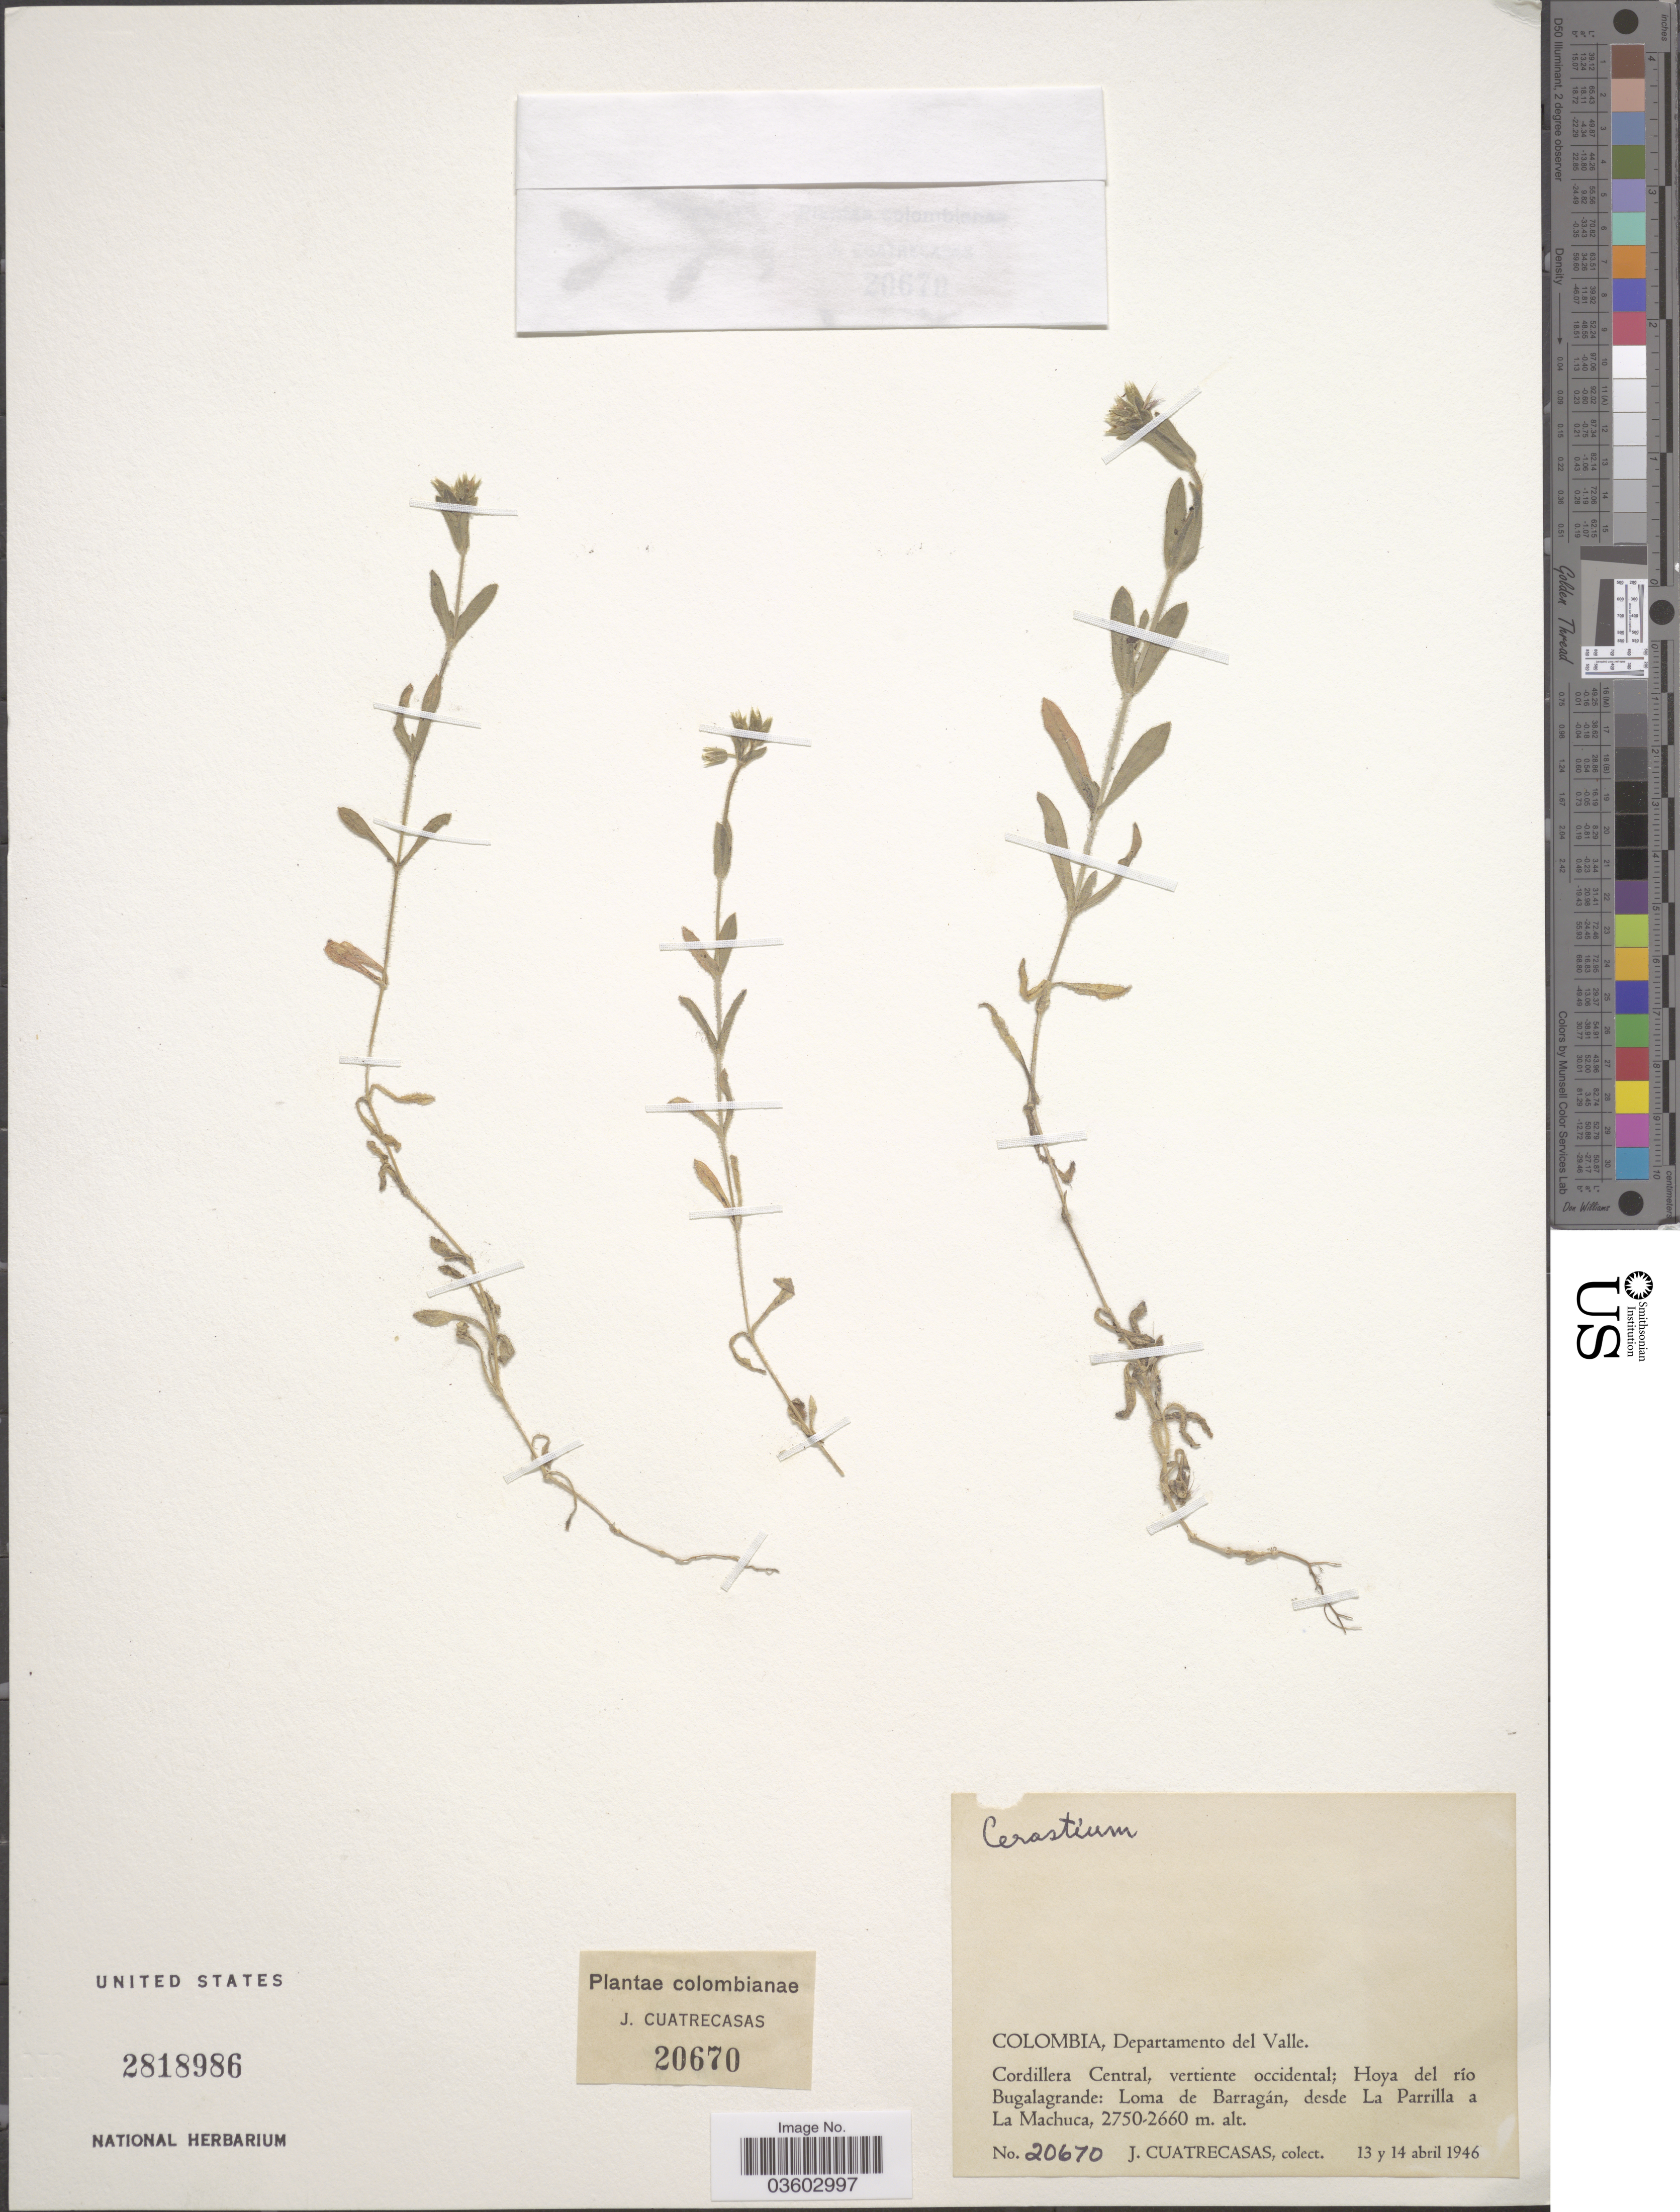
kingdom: Plantae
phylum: Tracheophyta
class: Magnoliopsida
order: Caryophyllales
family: Caryophyllaceae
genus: Cerastium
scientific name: Cerastium sp.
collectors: J. Cuatrecasas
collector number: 20670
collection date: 1946-04-13/1946-04-14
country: Colombia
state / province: Valle del Cauca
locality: Departamento del Valle. Cordillera Central, vertiente occidental; Hoya del río Bugalagrande: Loma de Barragán, desde La Parrilla a La Machuca.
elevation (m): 2660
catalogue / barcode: US 2818986